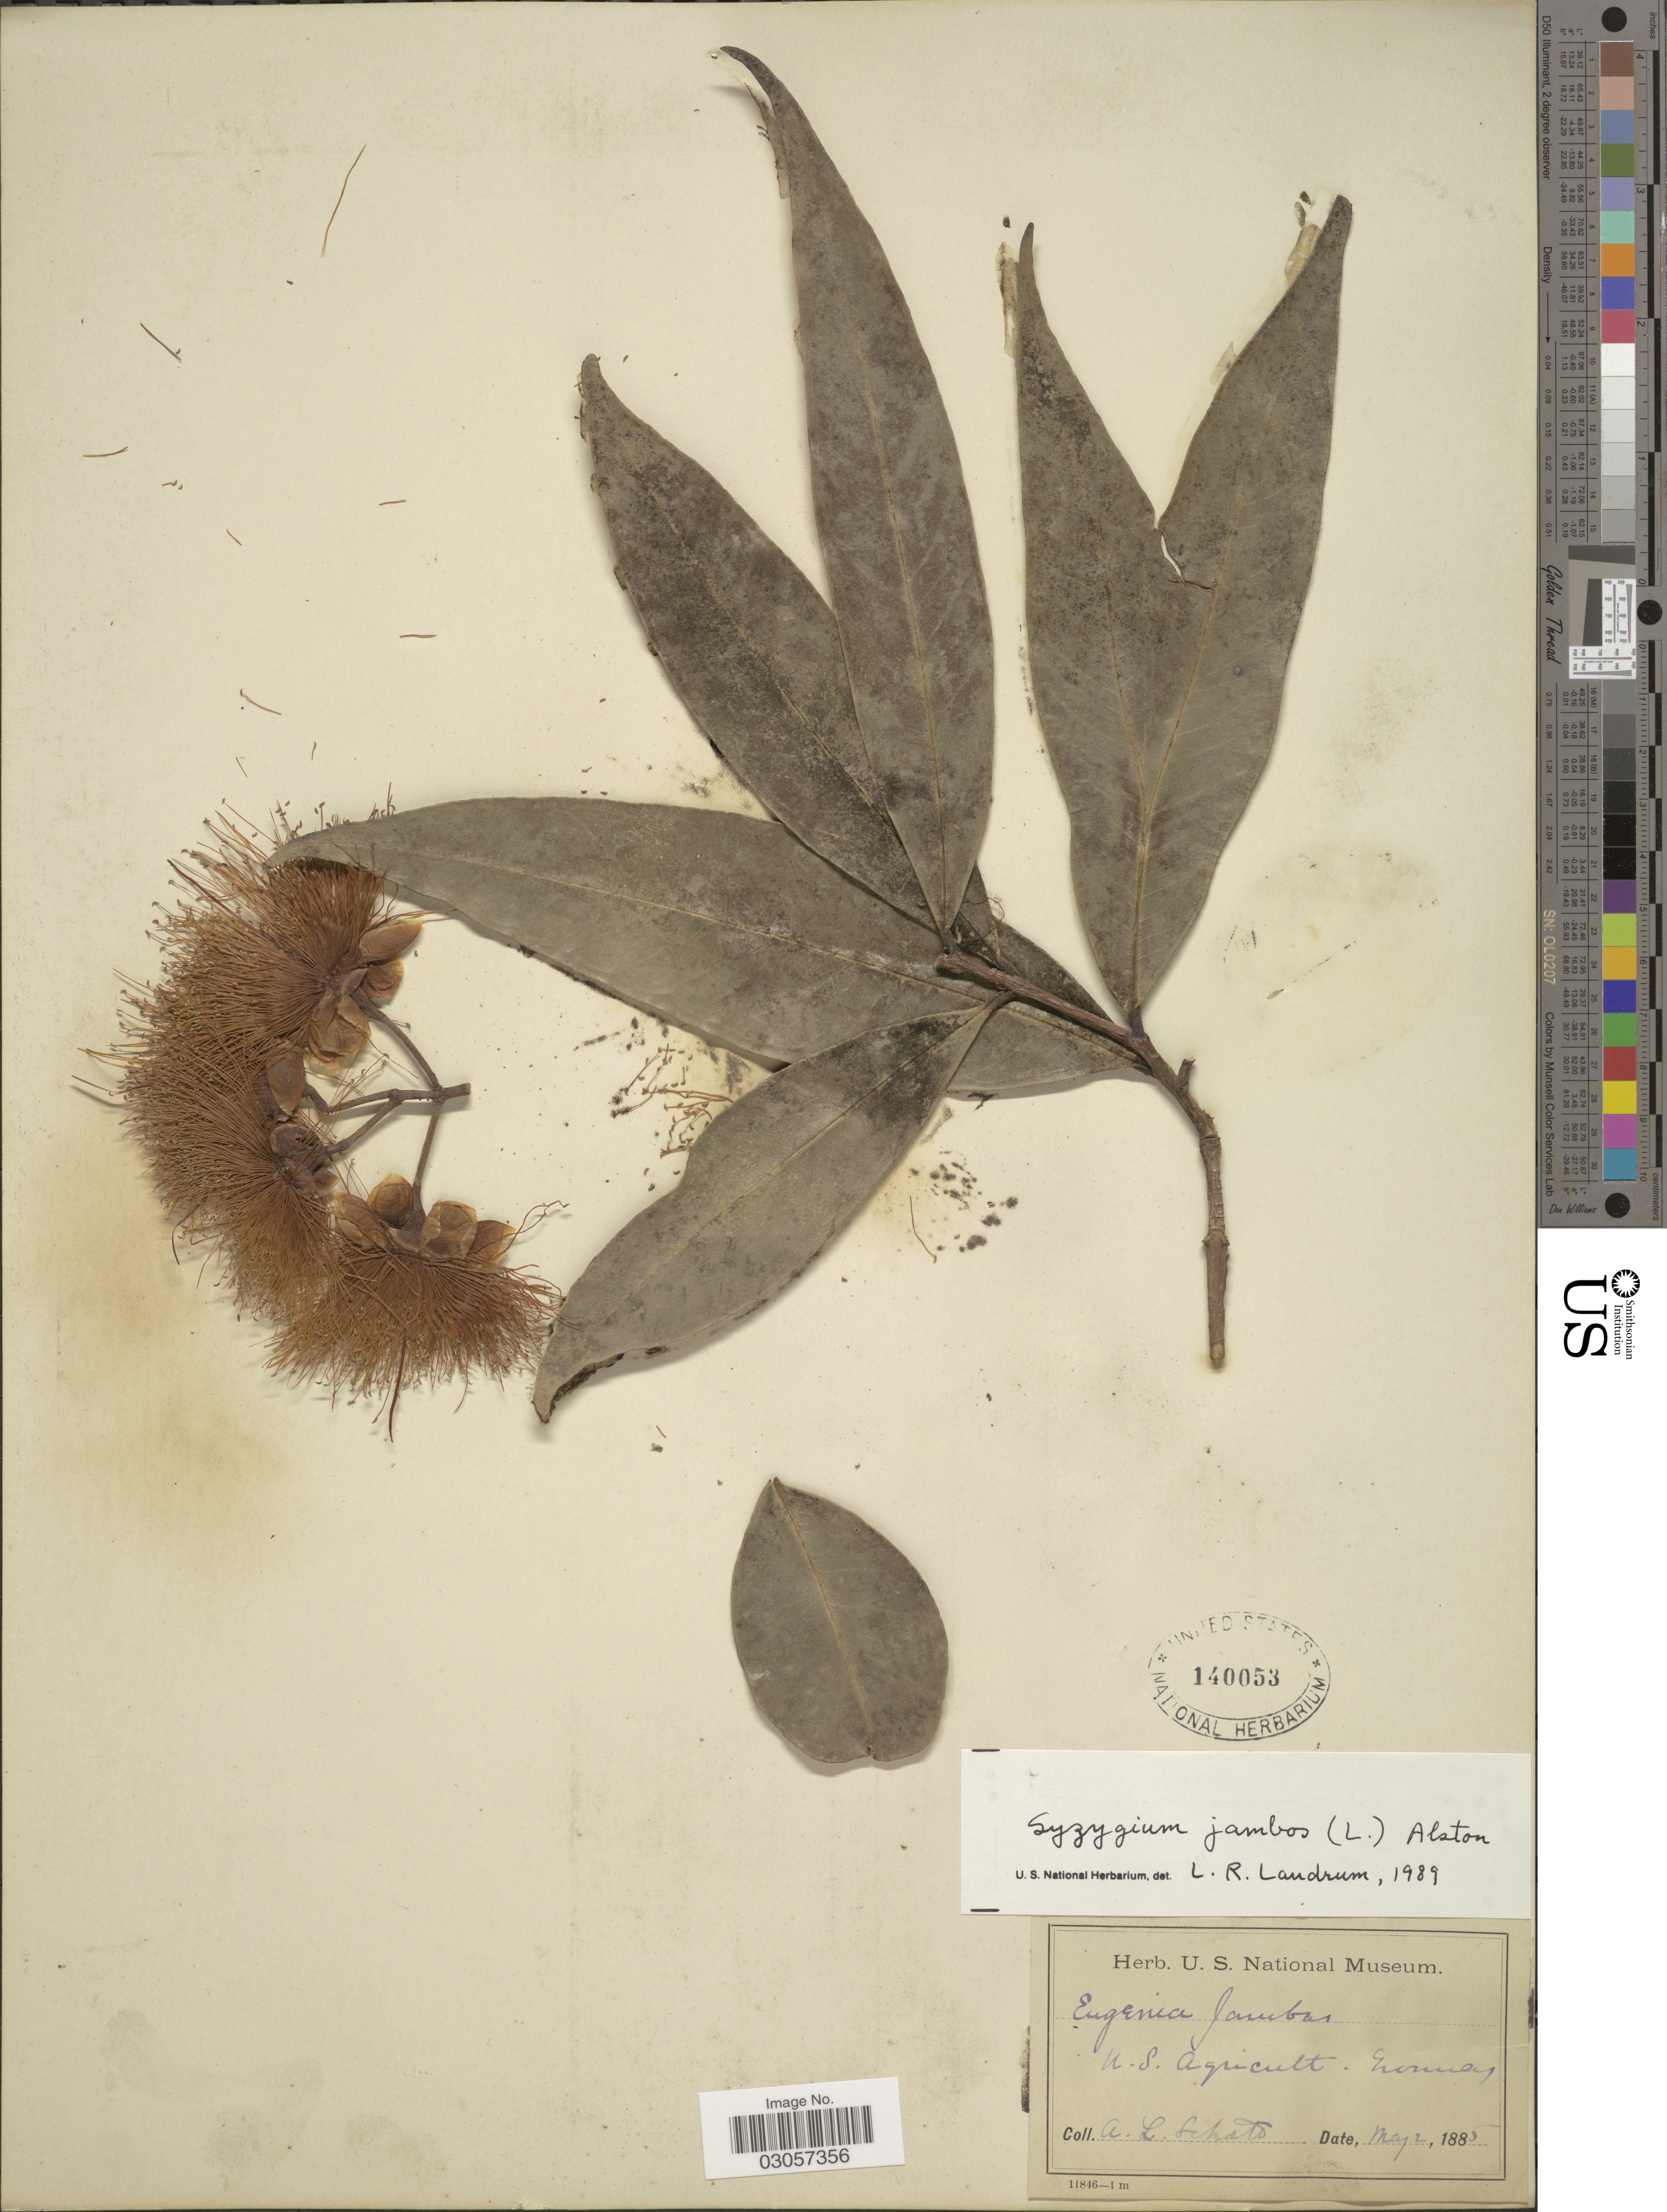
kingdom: Plantae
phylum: Tracheophyta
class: Magnoliopsida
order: Myrtales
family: Myrtaceae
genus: Syzygium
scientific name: Syzygium jambos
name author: (L.) Alston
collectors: A. Schato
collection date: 1885-05-02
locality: U.S. Agricult. Eroma [interpreted].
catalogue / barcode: US 140053